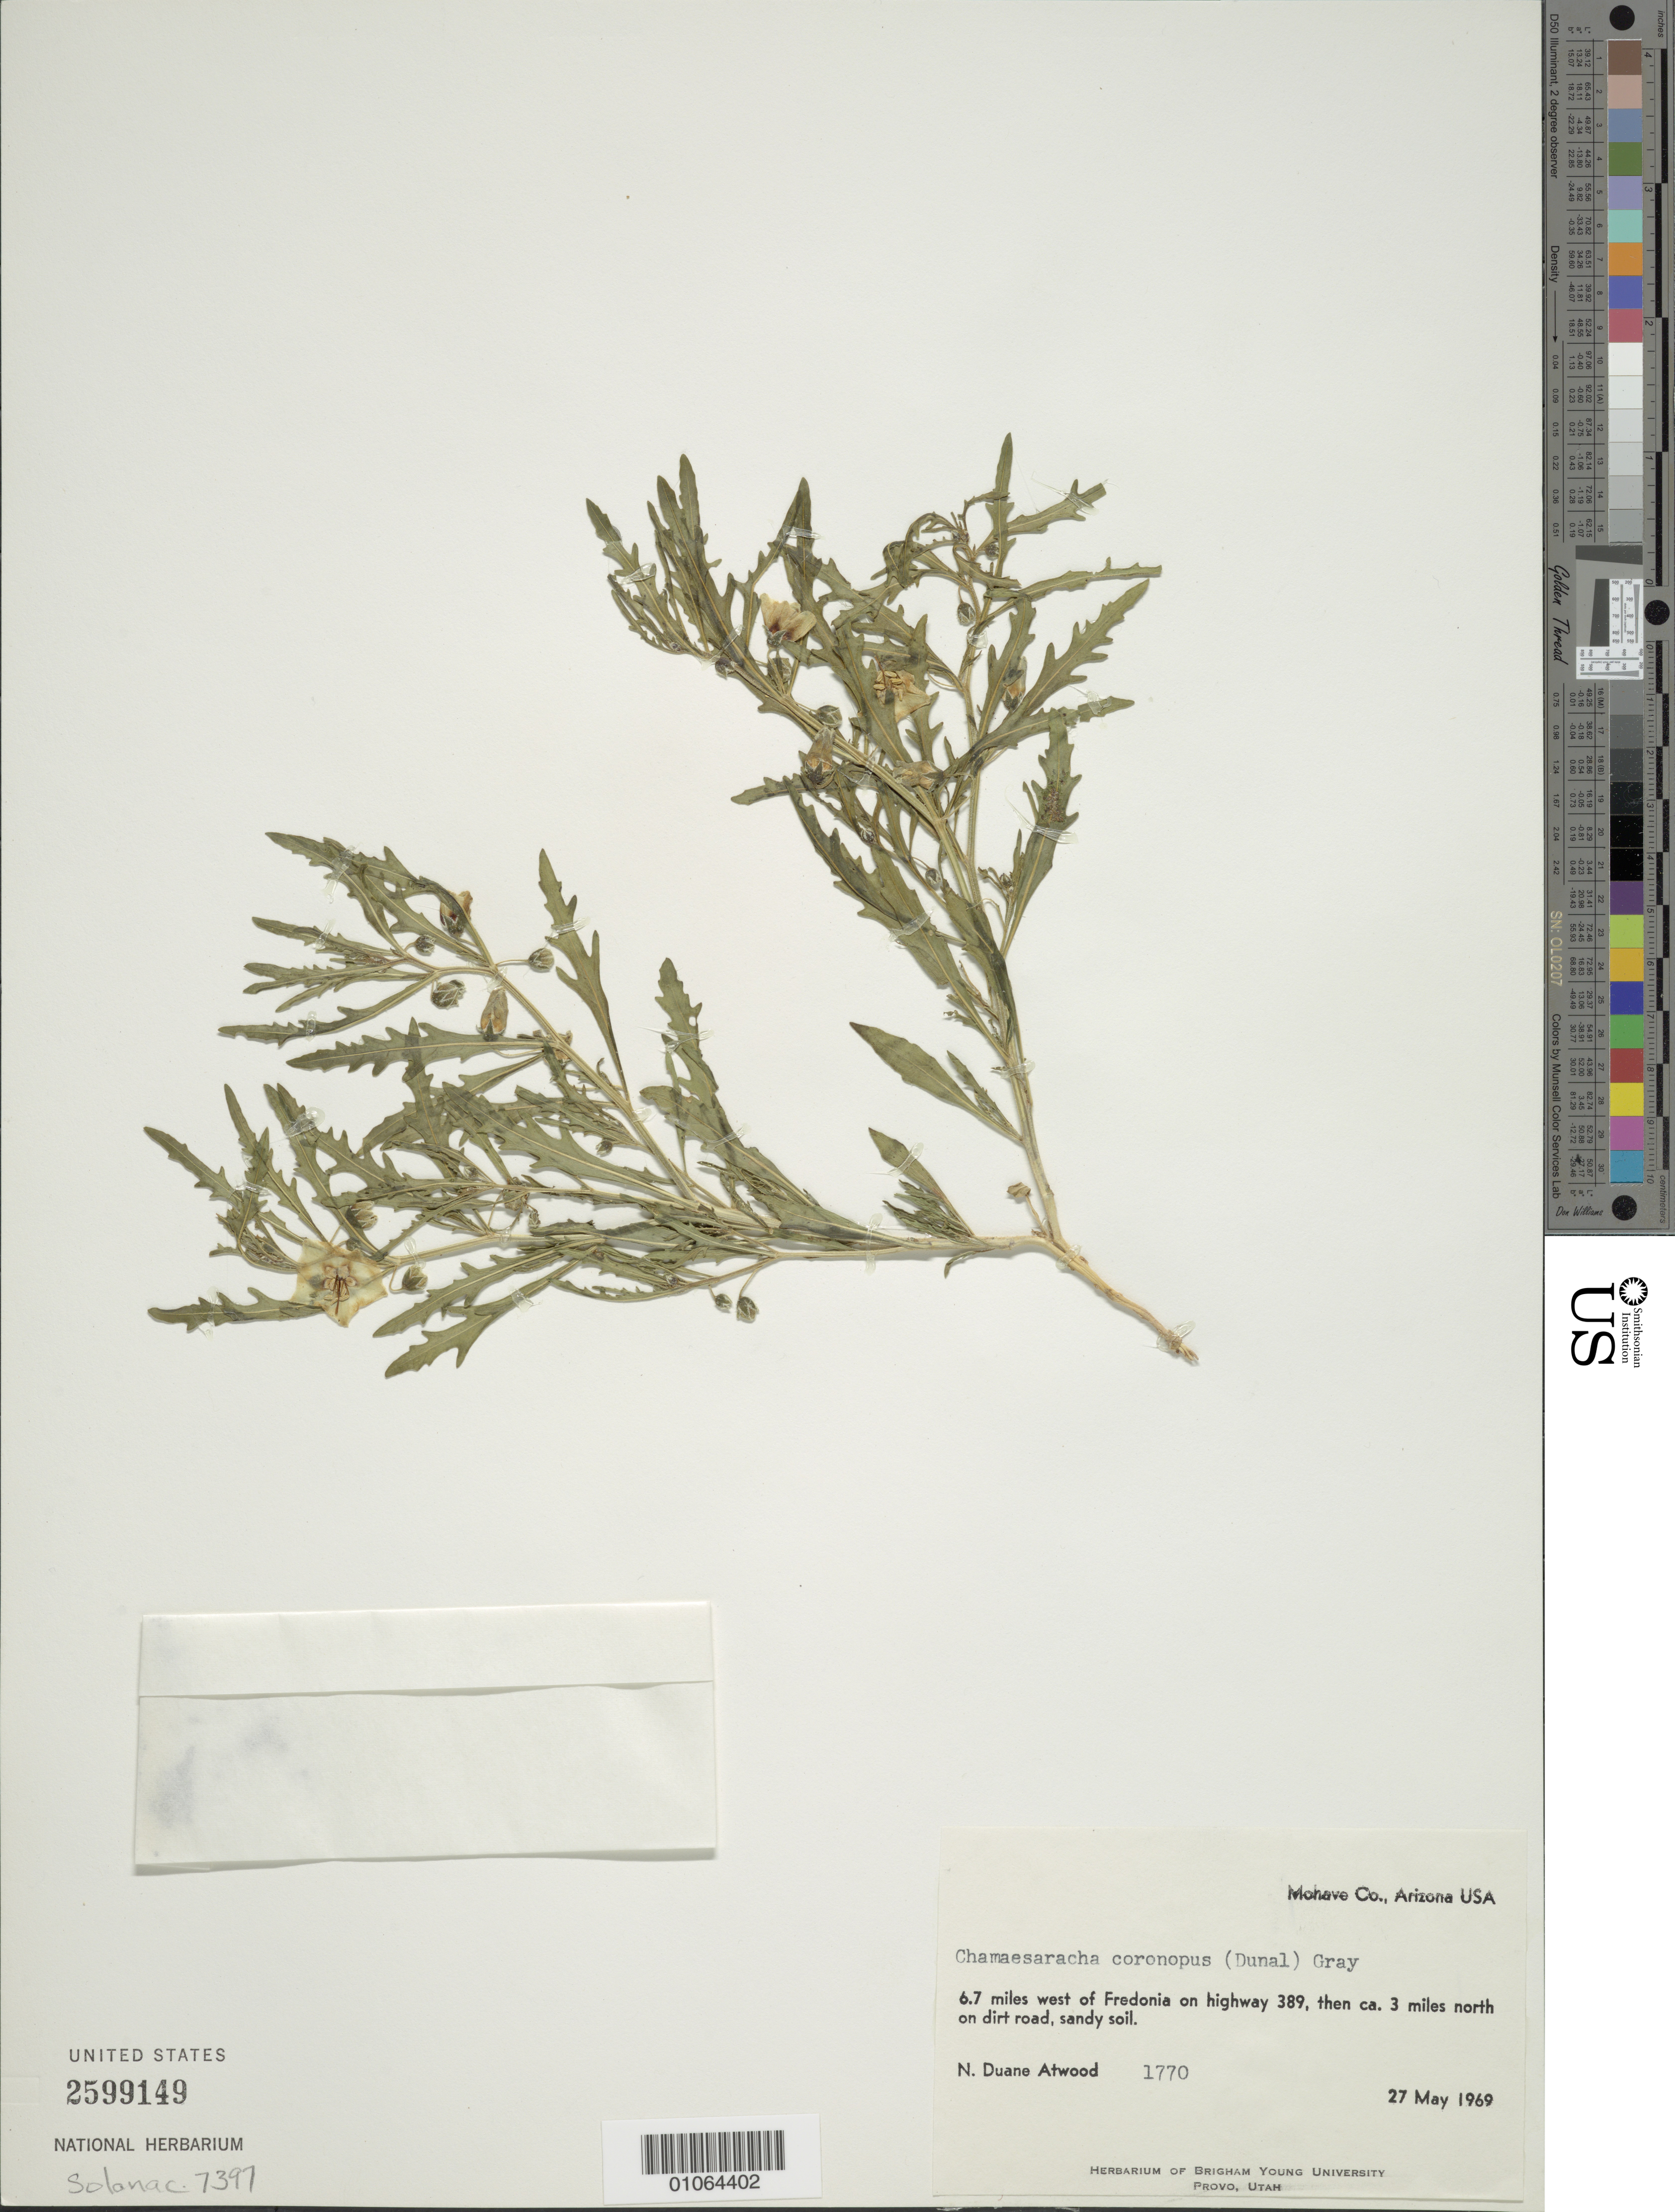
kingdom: Plantae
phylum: Tracheophyta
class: Magnoliopsida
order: Solanales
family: Solanaceae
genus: Chamaesaracha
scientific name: Chamaesaracha coronopus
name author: (Dunal) A. Gray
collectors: N. Atwood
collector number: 1770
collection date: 1969-05-27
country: United States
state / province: Arizona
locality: Mohave Co., 6.7 miles west of Fredonia on highway 389, then ca. 3 miles north on dirt road.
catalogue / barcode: US 2599149